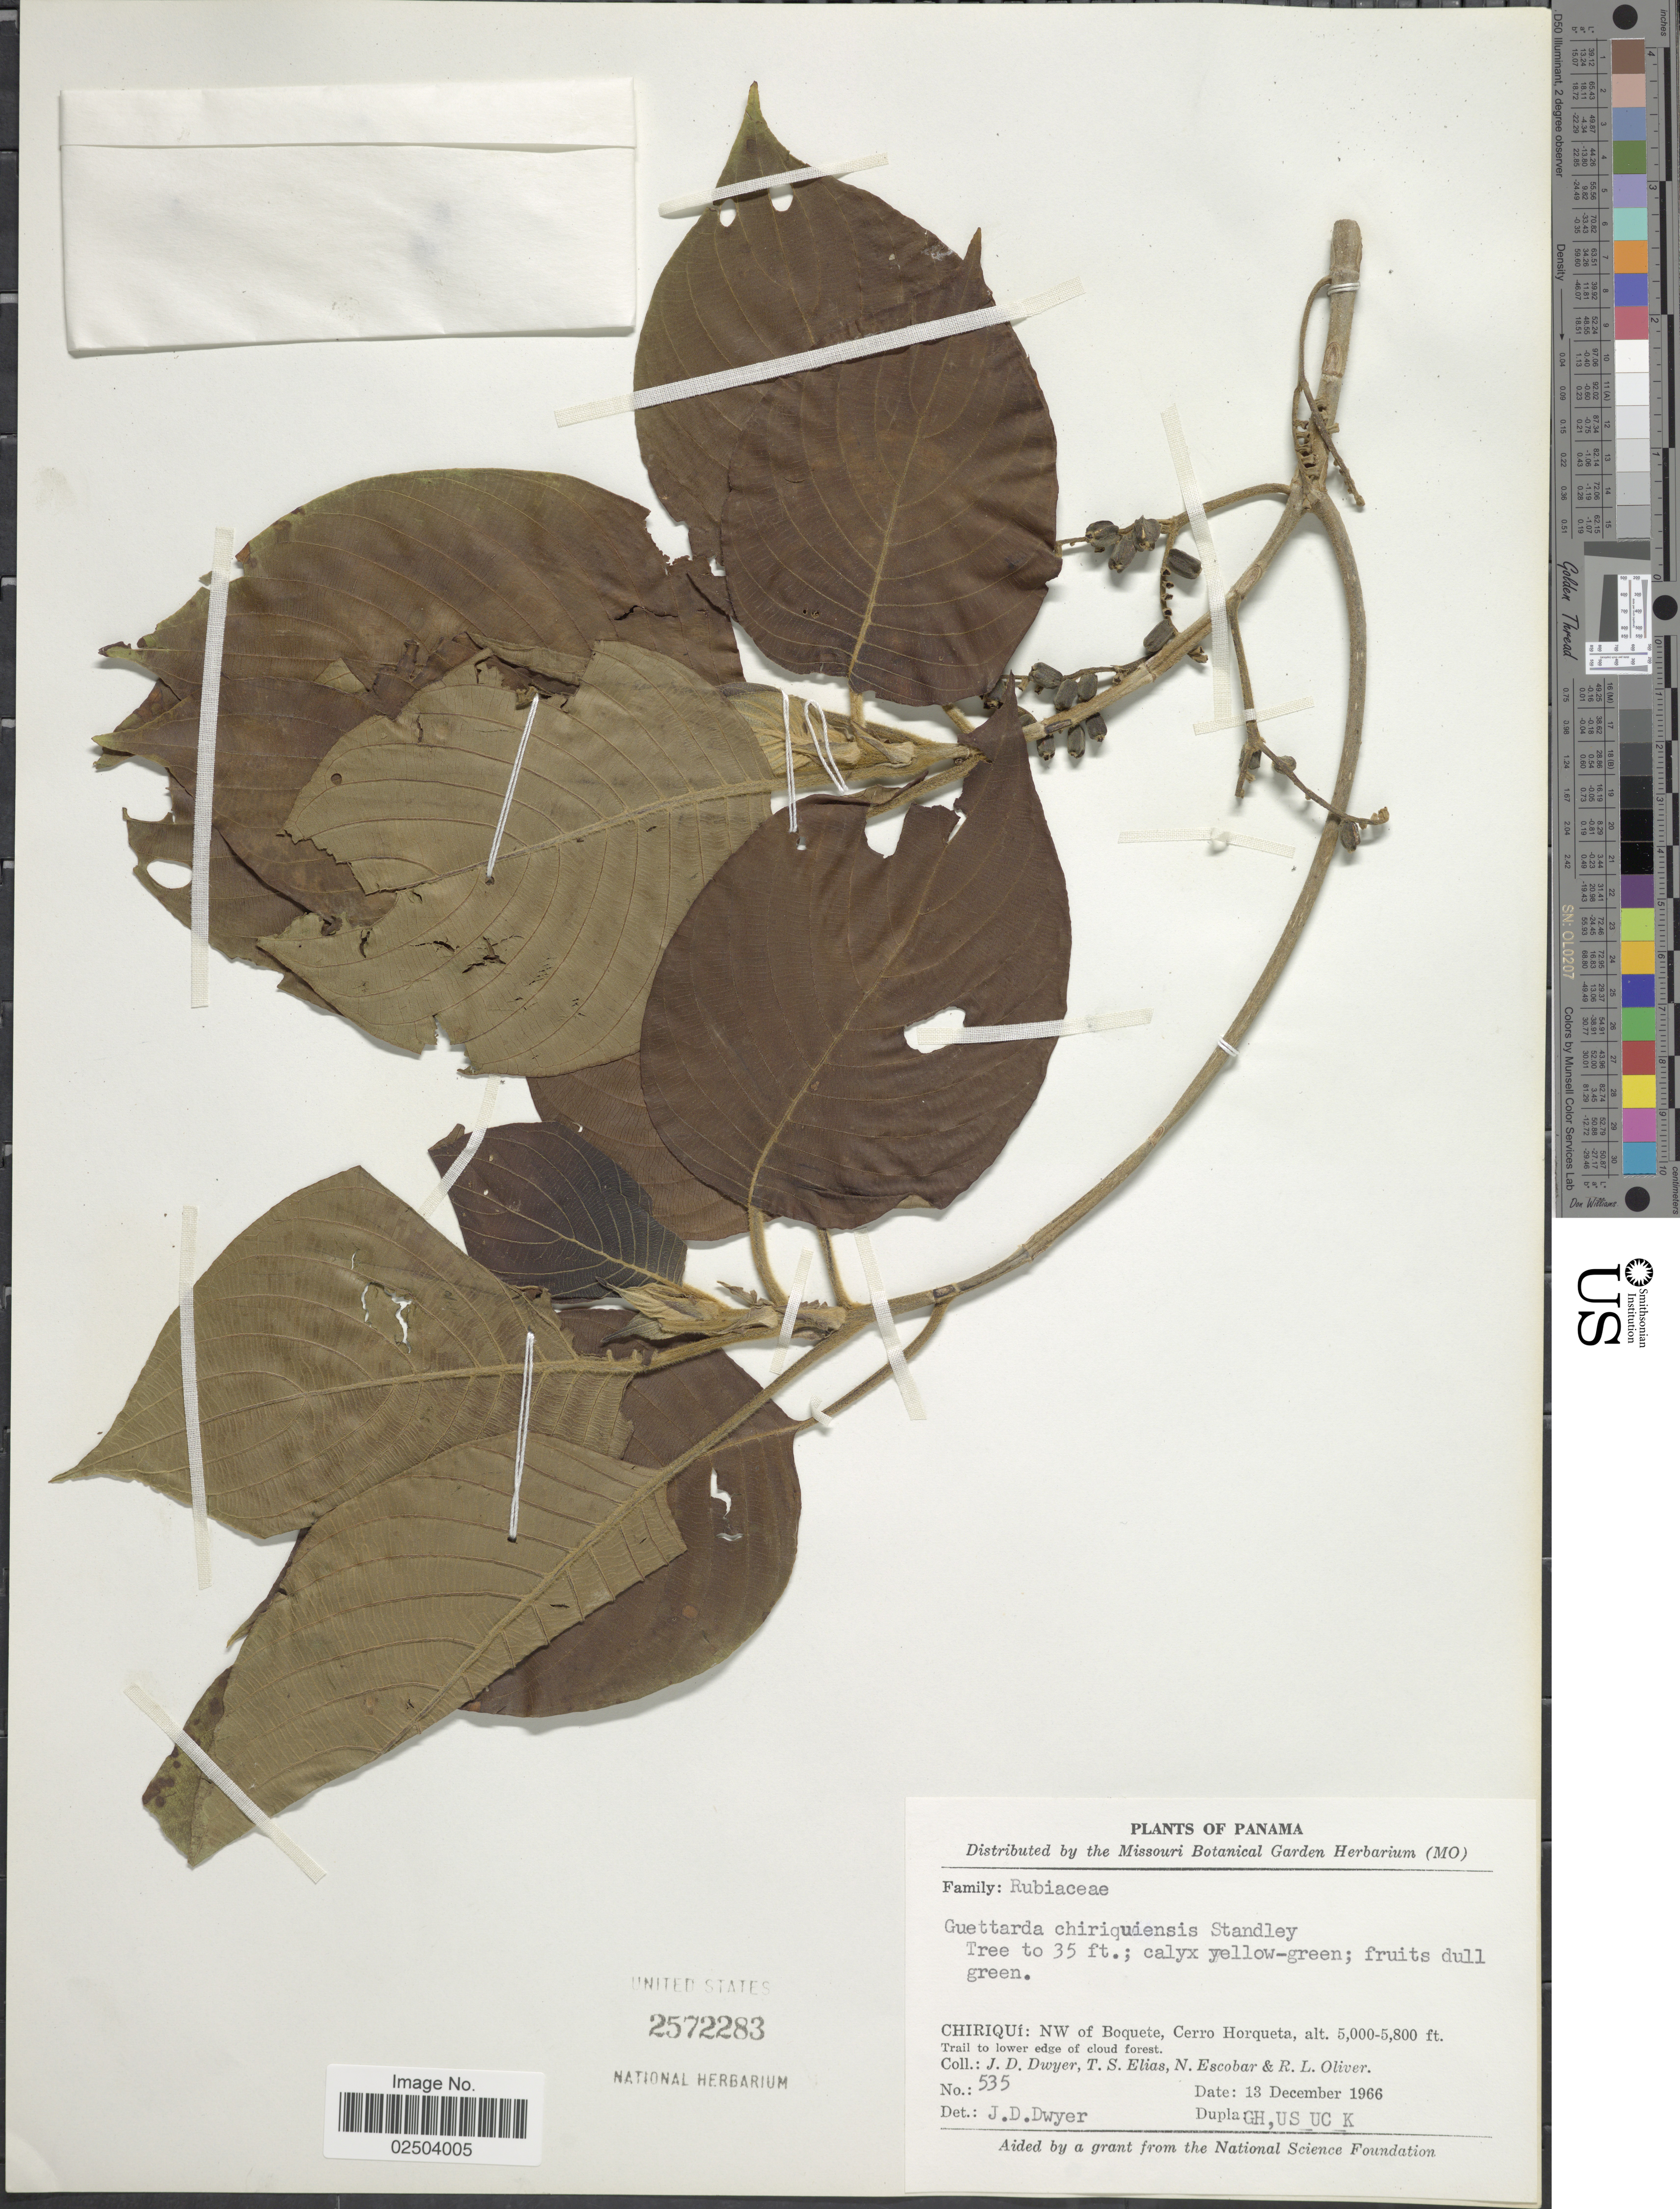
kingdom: Plantae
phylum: Tracheophyta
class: Magnoliopsida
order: Gentianales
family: Rubiaceae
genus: Guettarda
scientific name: Guettarda chiriquiensis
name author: Standl.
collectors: J. D. Dwyer, T. S. Elias, N. Escobar & R. Oliver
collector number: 535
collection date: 1966-12-13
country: Panama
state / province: Chiriqui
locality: NW of Boquete, Cerro Horqueta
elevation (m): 1524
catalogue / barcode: US 2572283